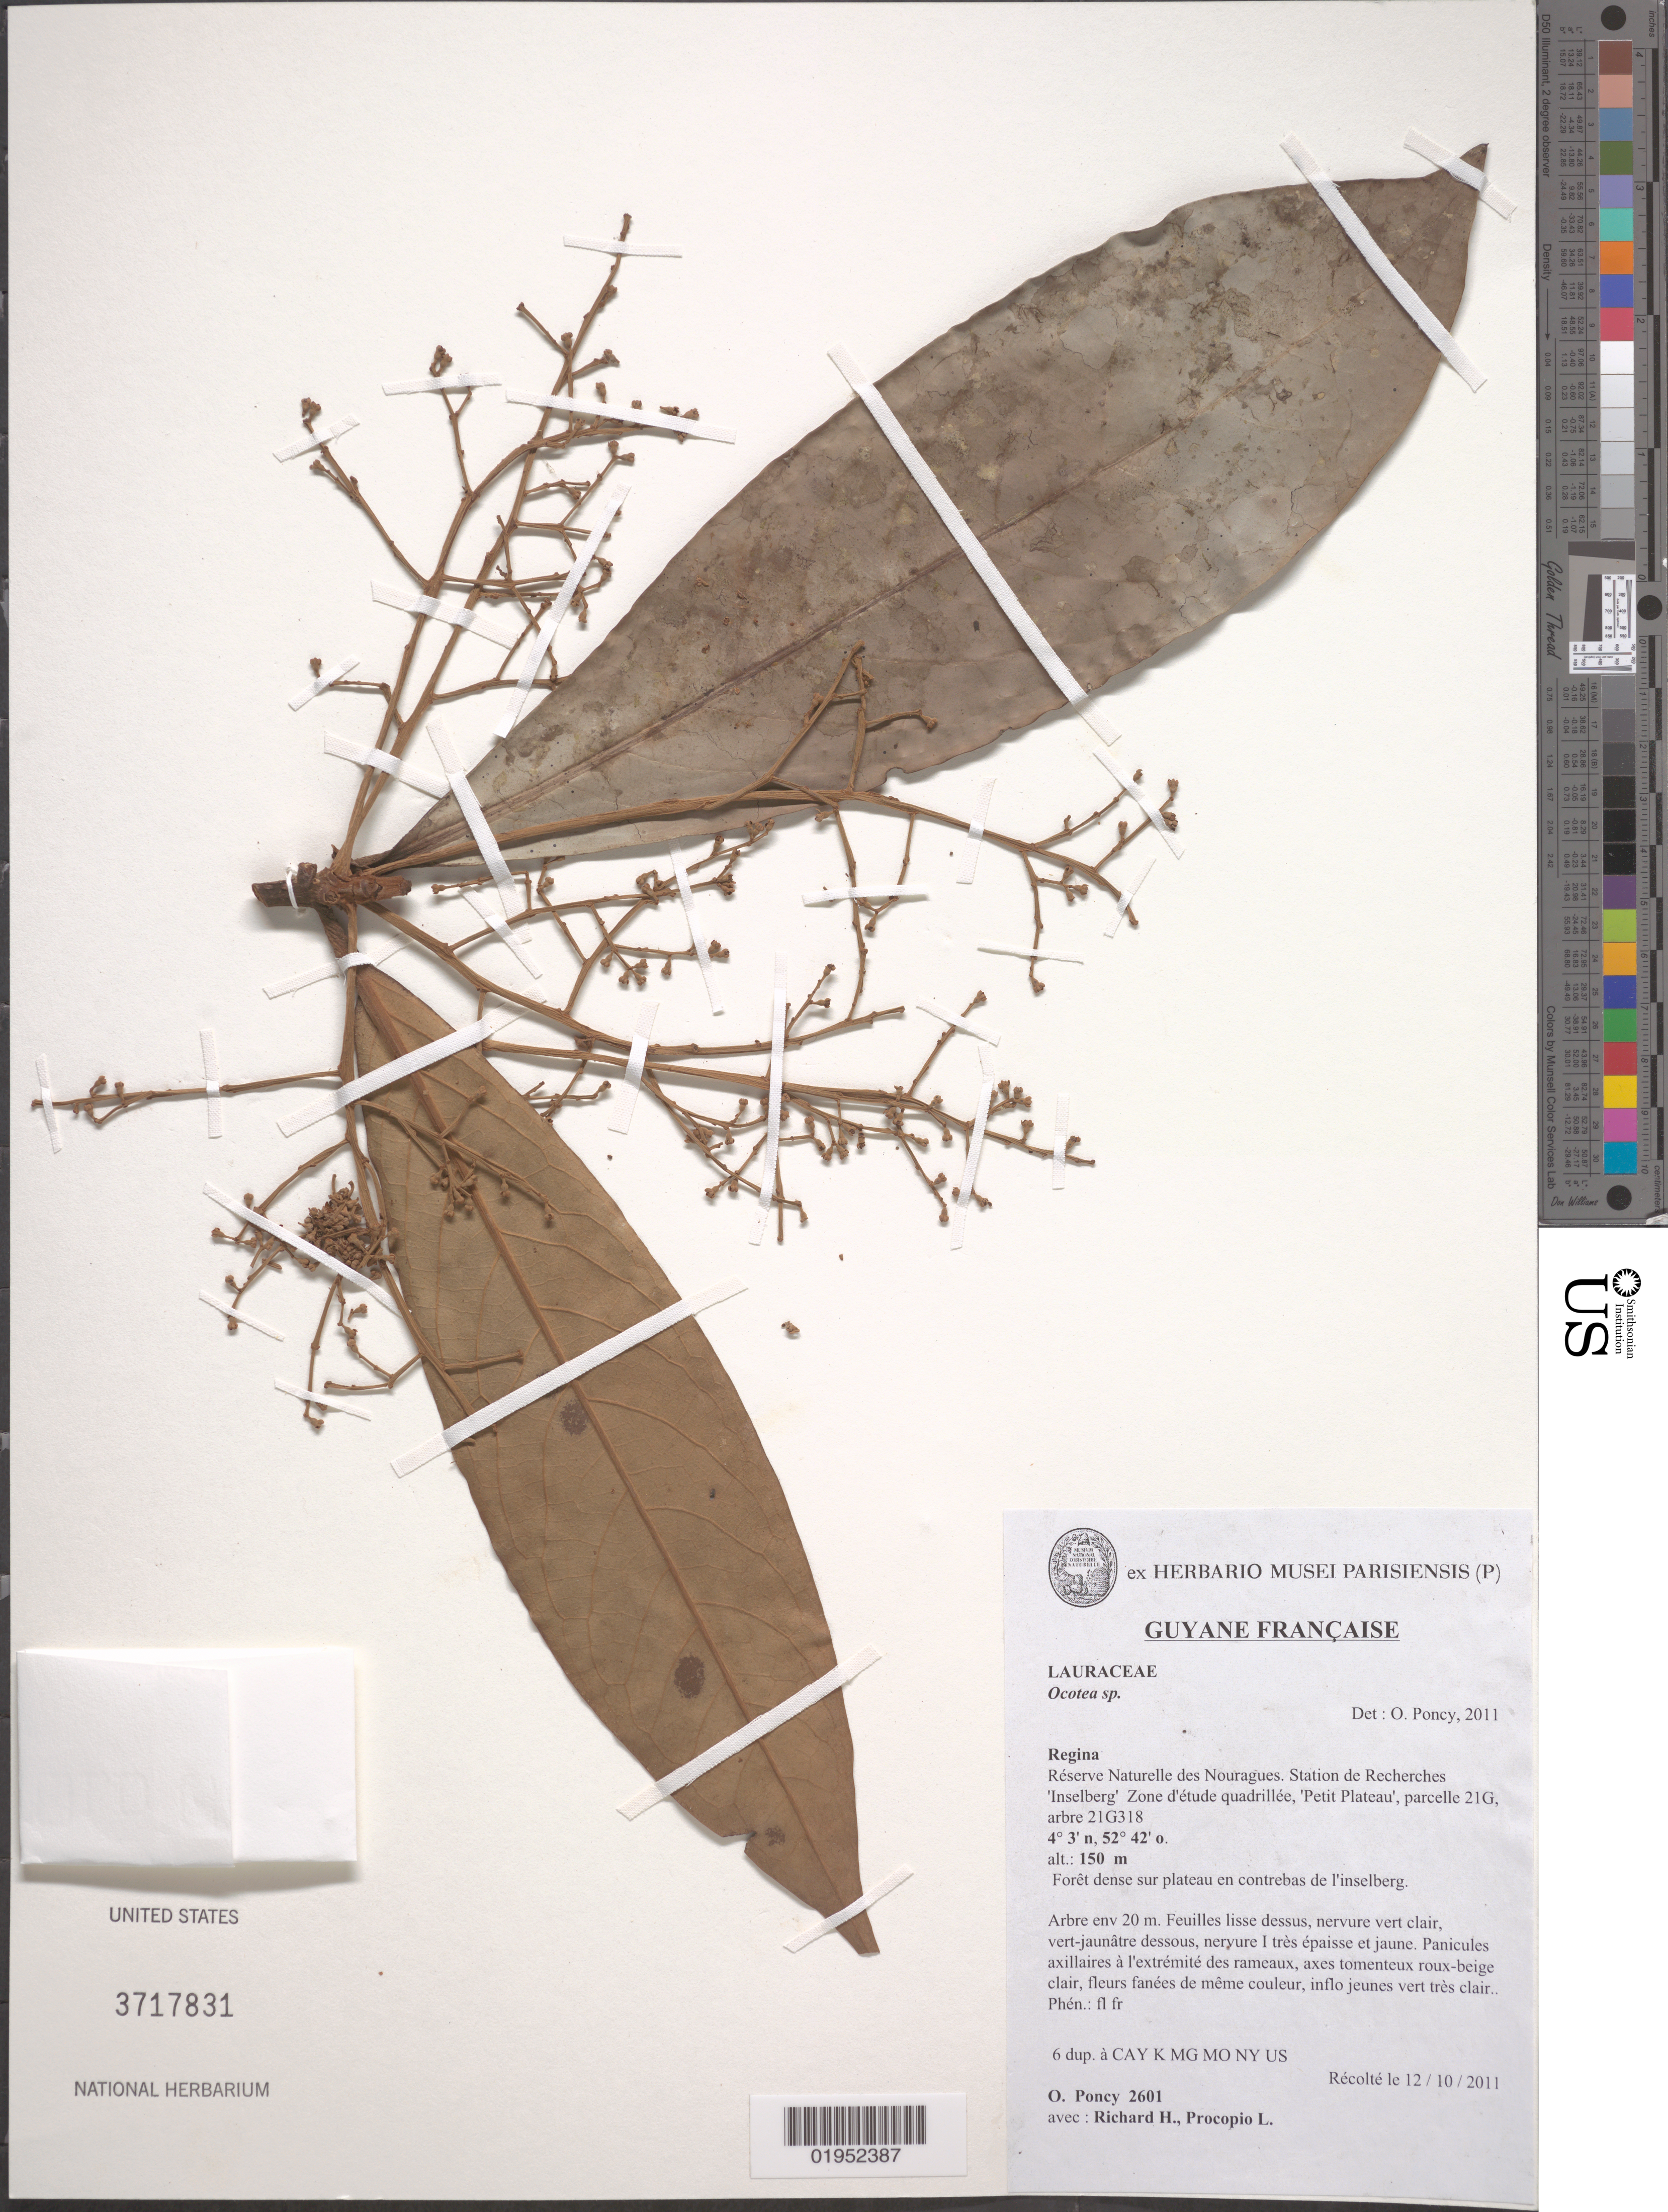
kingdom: Plantae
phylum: Tracheophyta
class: Magnoliopsida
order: Laurales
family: Lauraceae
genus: Ocotea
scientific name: Ocotea sp.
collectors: O. Poncy, H. Richard & L. Procopio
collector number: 2601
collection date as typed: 12 Oct 2011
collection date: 2011-10-12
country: French Guiana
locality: Regina: Reserve Naturelle des Nouragues. Sttion de Recherches "Inselberg" Zone d'etude quadrillee, "Petit Plateau", parcelle 21G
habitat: Foret dense sur plateau en contrebas de l'inselberg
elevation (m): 150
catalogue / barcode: US 3717831